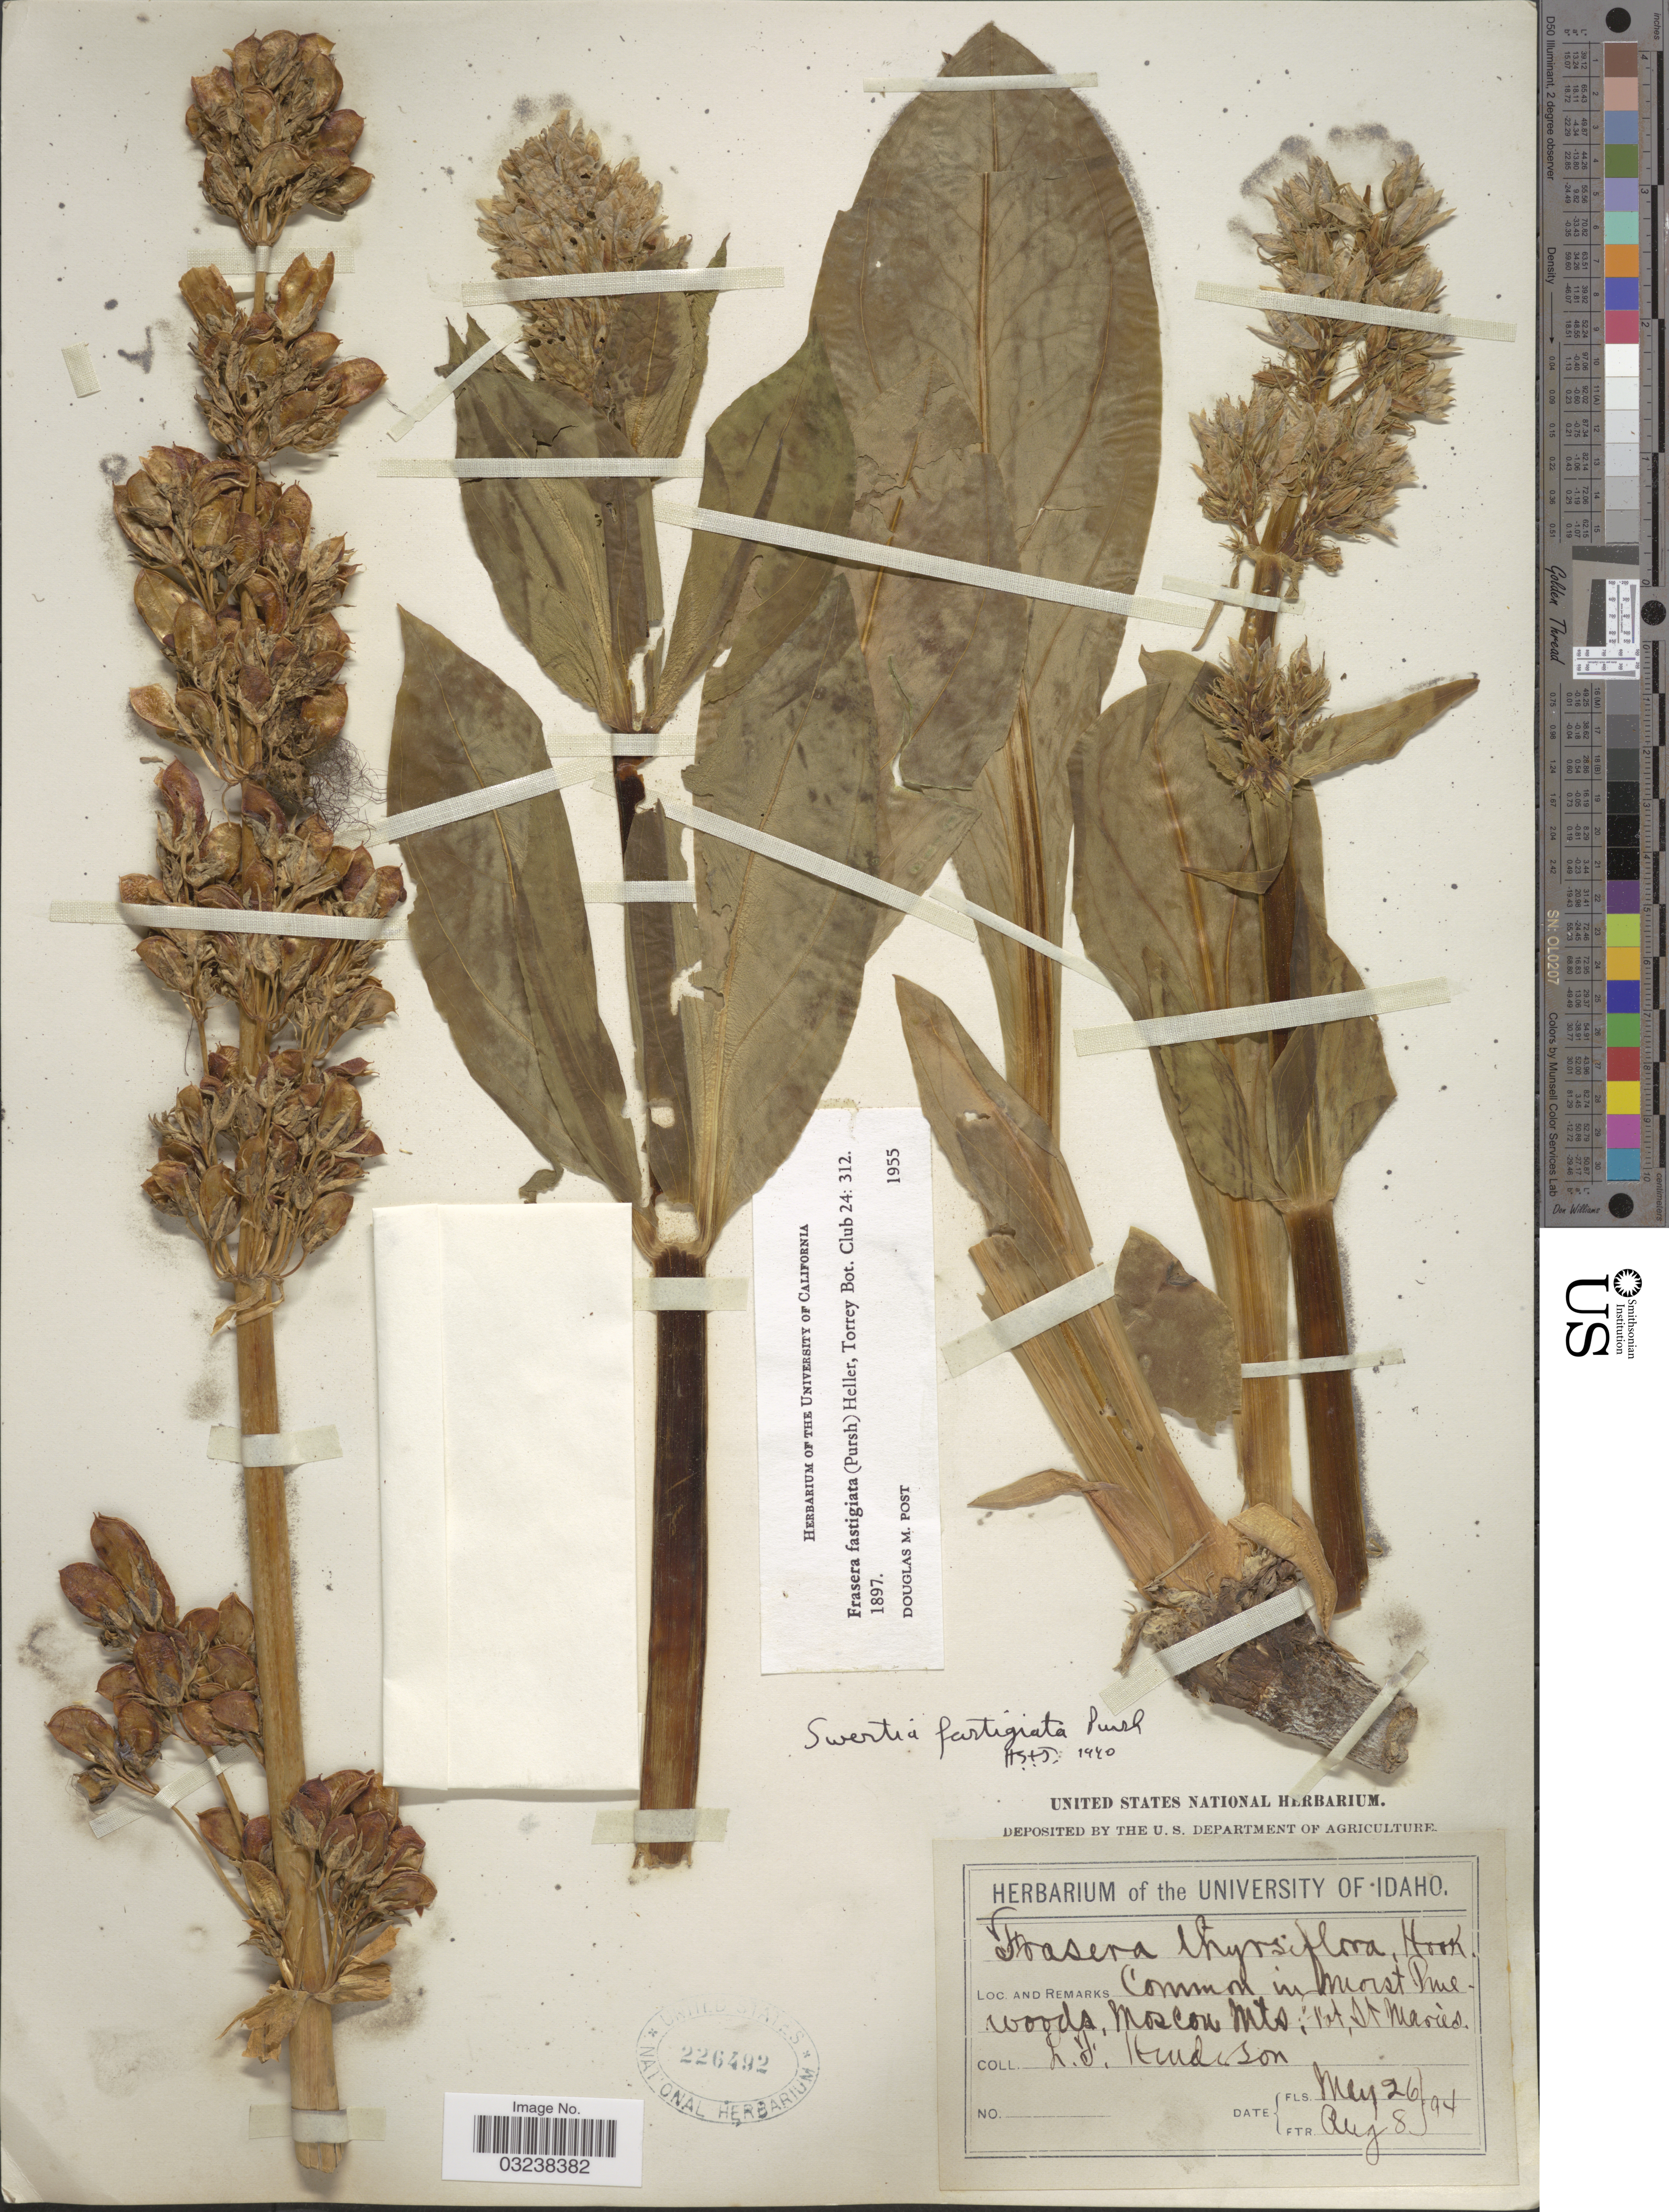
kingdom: Plantae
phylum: Tracheophyta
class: Magnoliopsida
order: Gentianales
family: Gentianaceae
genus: Swertia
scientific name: Swertia fastigiata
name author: Pursh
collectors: L. F. Hudson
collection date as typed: Transcribed d/m/y: 26/5/94 to 8/8/94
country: United States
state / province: Idaho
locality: Moscow Mts, St. Maries.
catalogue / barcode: US 226492